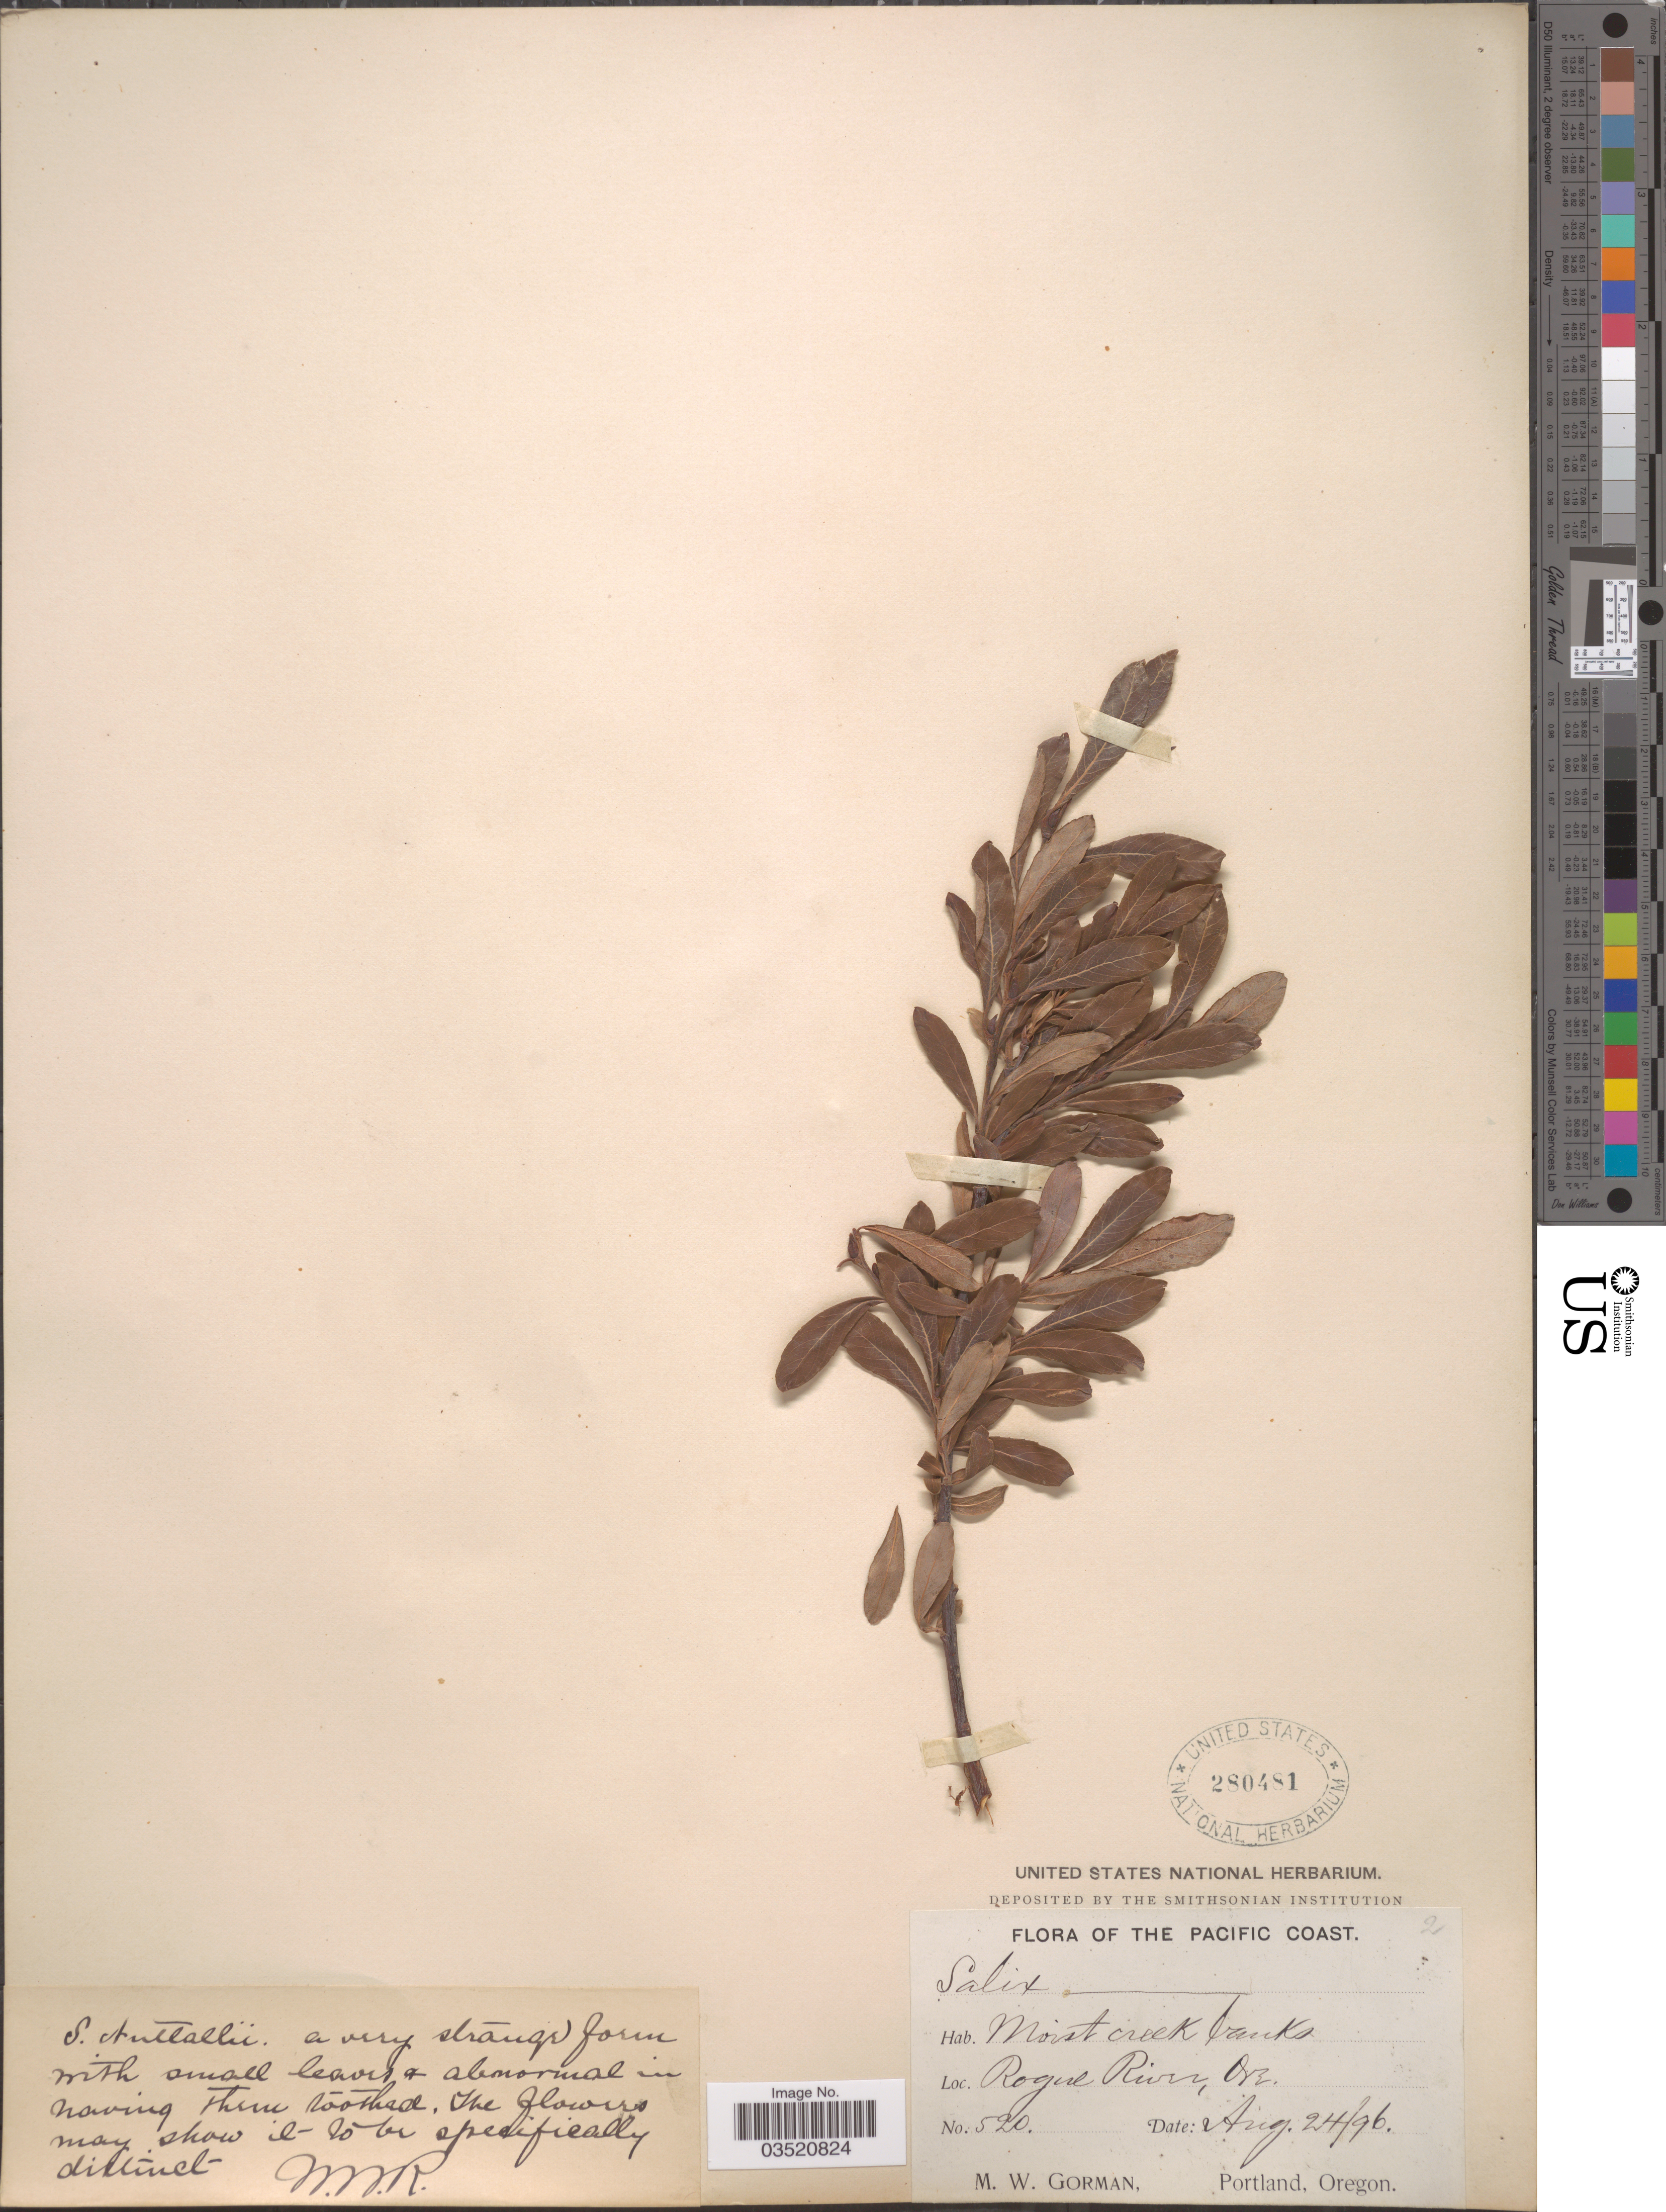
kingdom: Plantae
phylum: Tracheophyta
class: Magnoliopsida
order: Malpighiales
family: Salicaceae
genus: Salix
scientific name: Salix scouleriana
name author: Barratt ex Hook.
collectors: M. W. Gorman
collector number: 520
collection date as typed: Transcribed d/m/y: 24/8/96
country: United States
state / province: Oregon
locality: Rogue River.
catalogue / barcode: US 280481